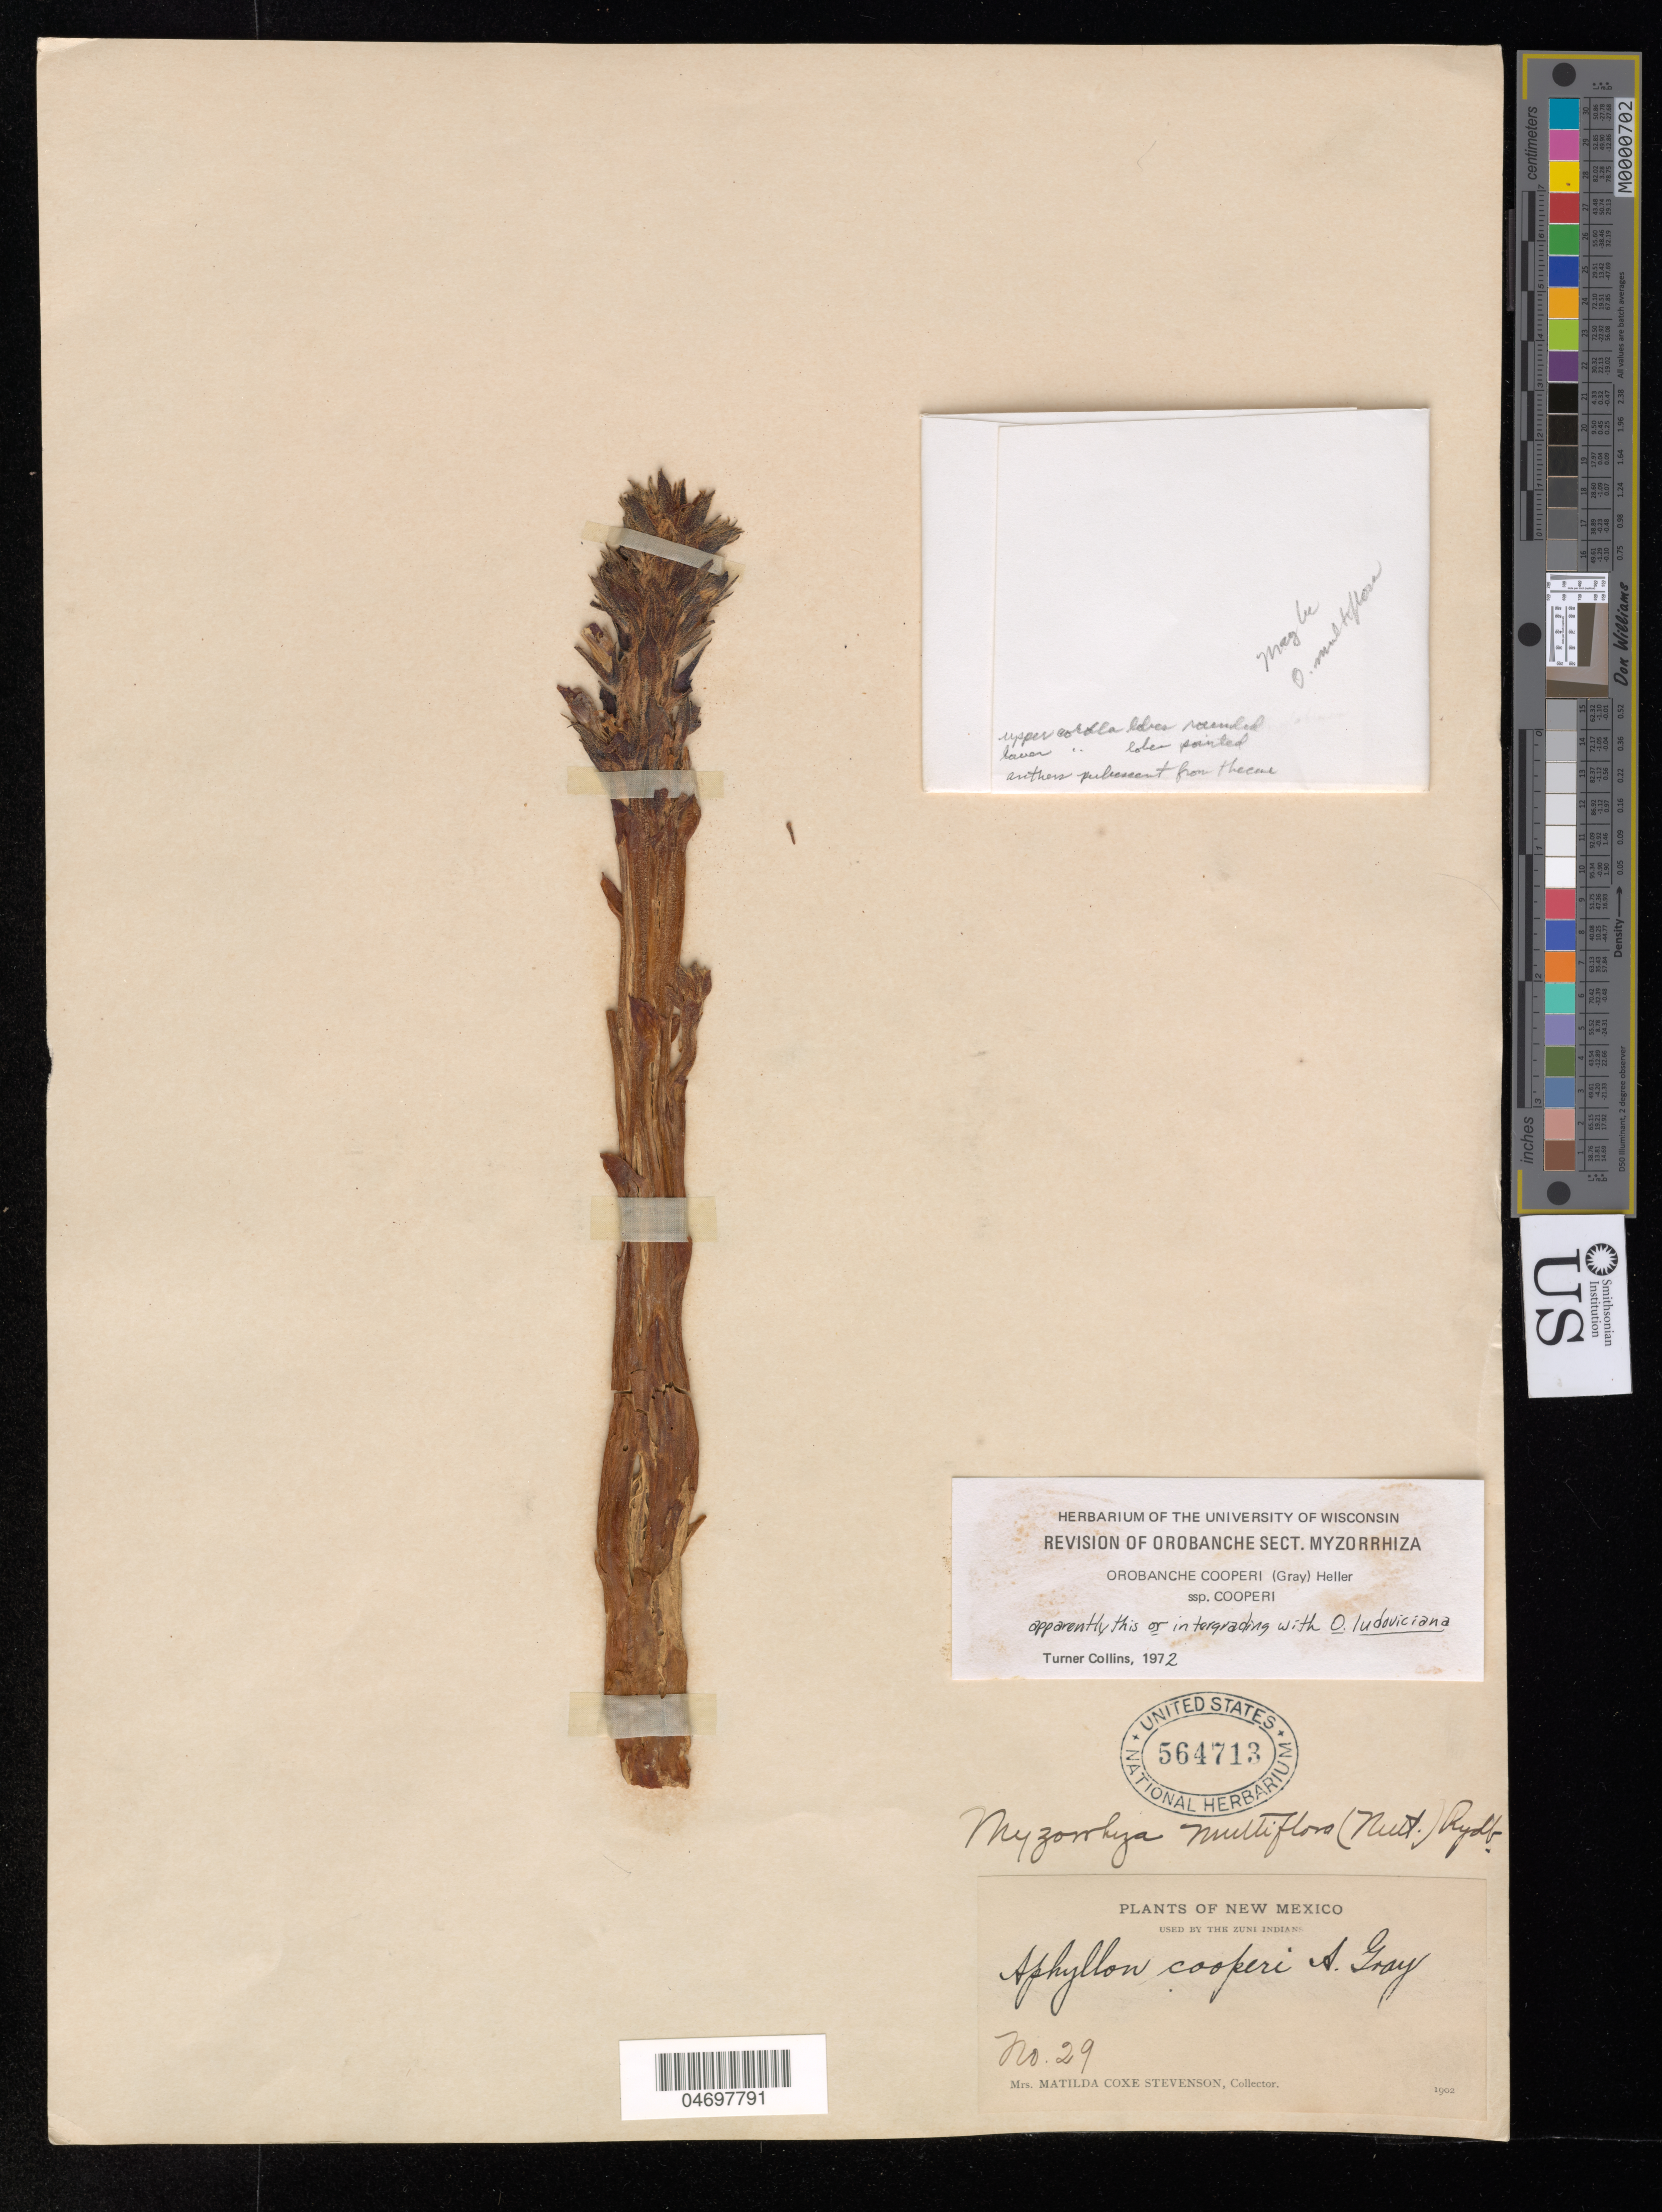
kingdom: Plantae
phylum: Tracheophyta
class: Magnoliopsida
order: Lamiales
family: Orobanchaceae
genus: Orobanche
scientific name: Orobanche cooperi subsp. cooperi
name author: (A. Gray) Heller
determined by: Collins, L. T.; Colwell, A. E.; Yatskievych, G. A.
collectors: M. Stevenson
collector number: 29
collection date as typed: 1902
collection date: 1902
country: United States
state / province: New Mexico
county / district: McKinley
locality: Zuni (village).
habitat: Used by the Zuni Indians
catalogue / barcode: US 564713